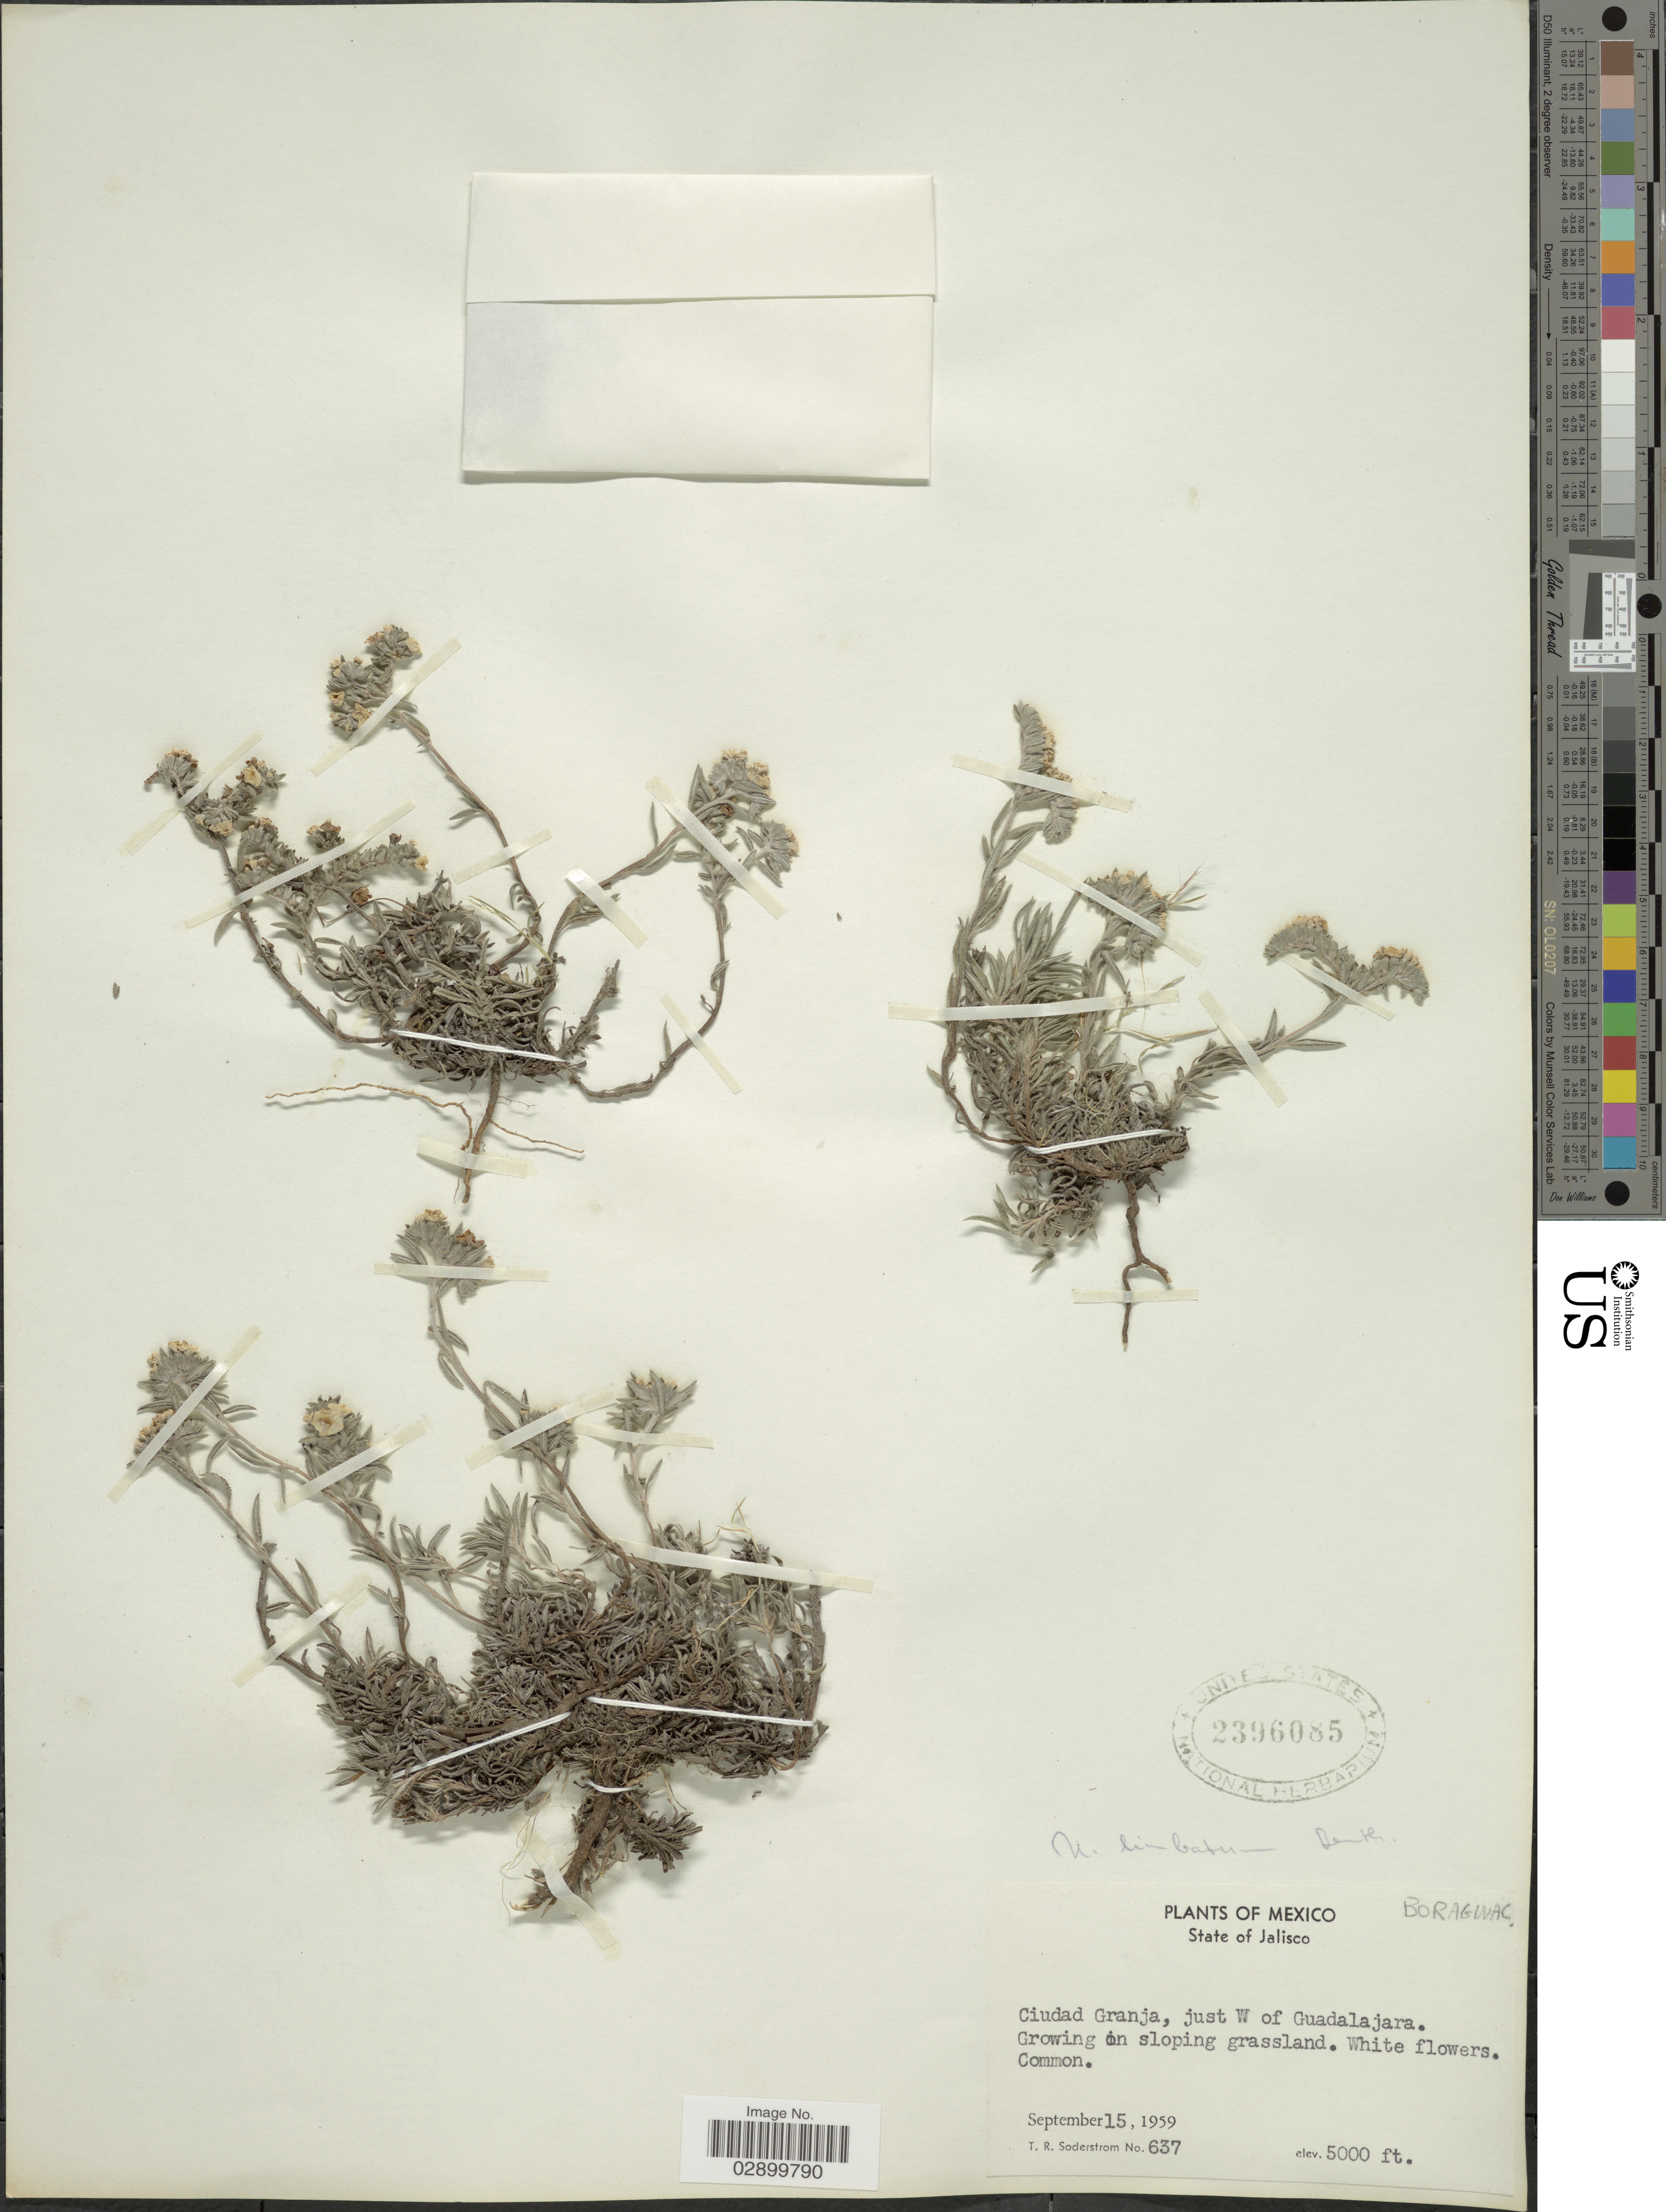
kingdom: Plantae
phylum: Tracheophyta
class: Magnoliopsida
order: Boraginales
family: Heliotropiaceae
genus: Heliotropium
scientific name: Heliotropium limbatum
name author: Benth.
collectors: T. R. Soderstrom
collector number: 637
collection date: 1959-09-15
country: Mexico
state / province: Jalisco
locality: Ciudad Granja, just W of Guadalajara.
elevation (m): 1524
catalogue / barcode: US 2396085